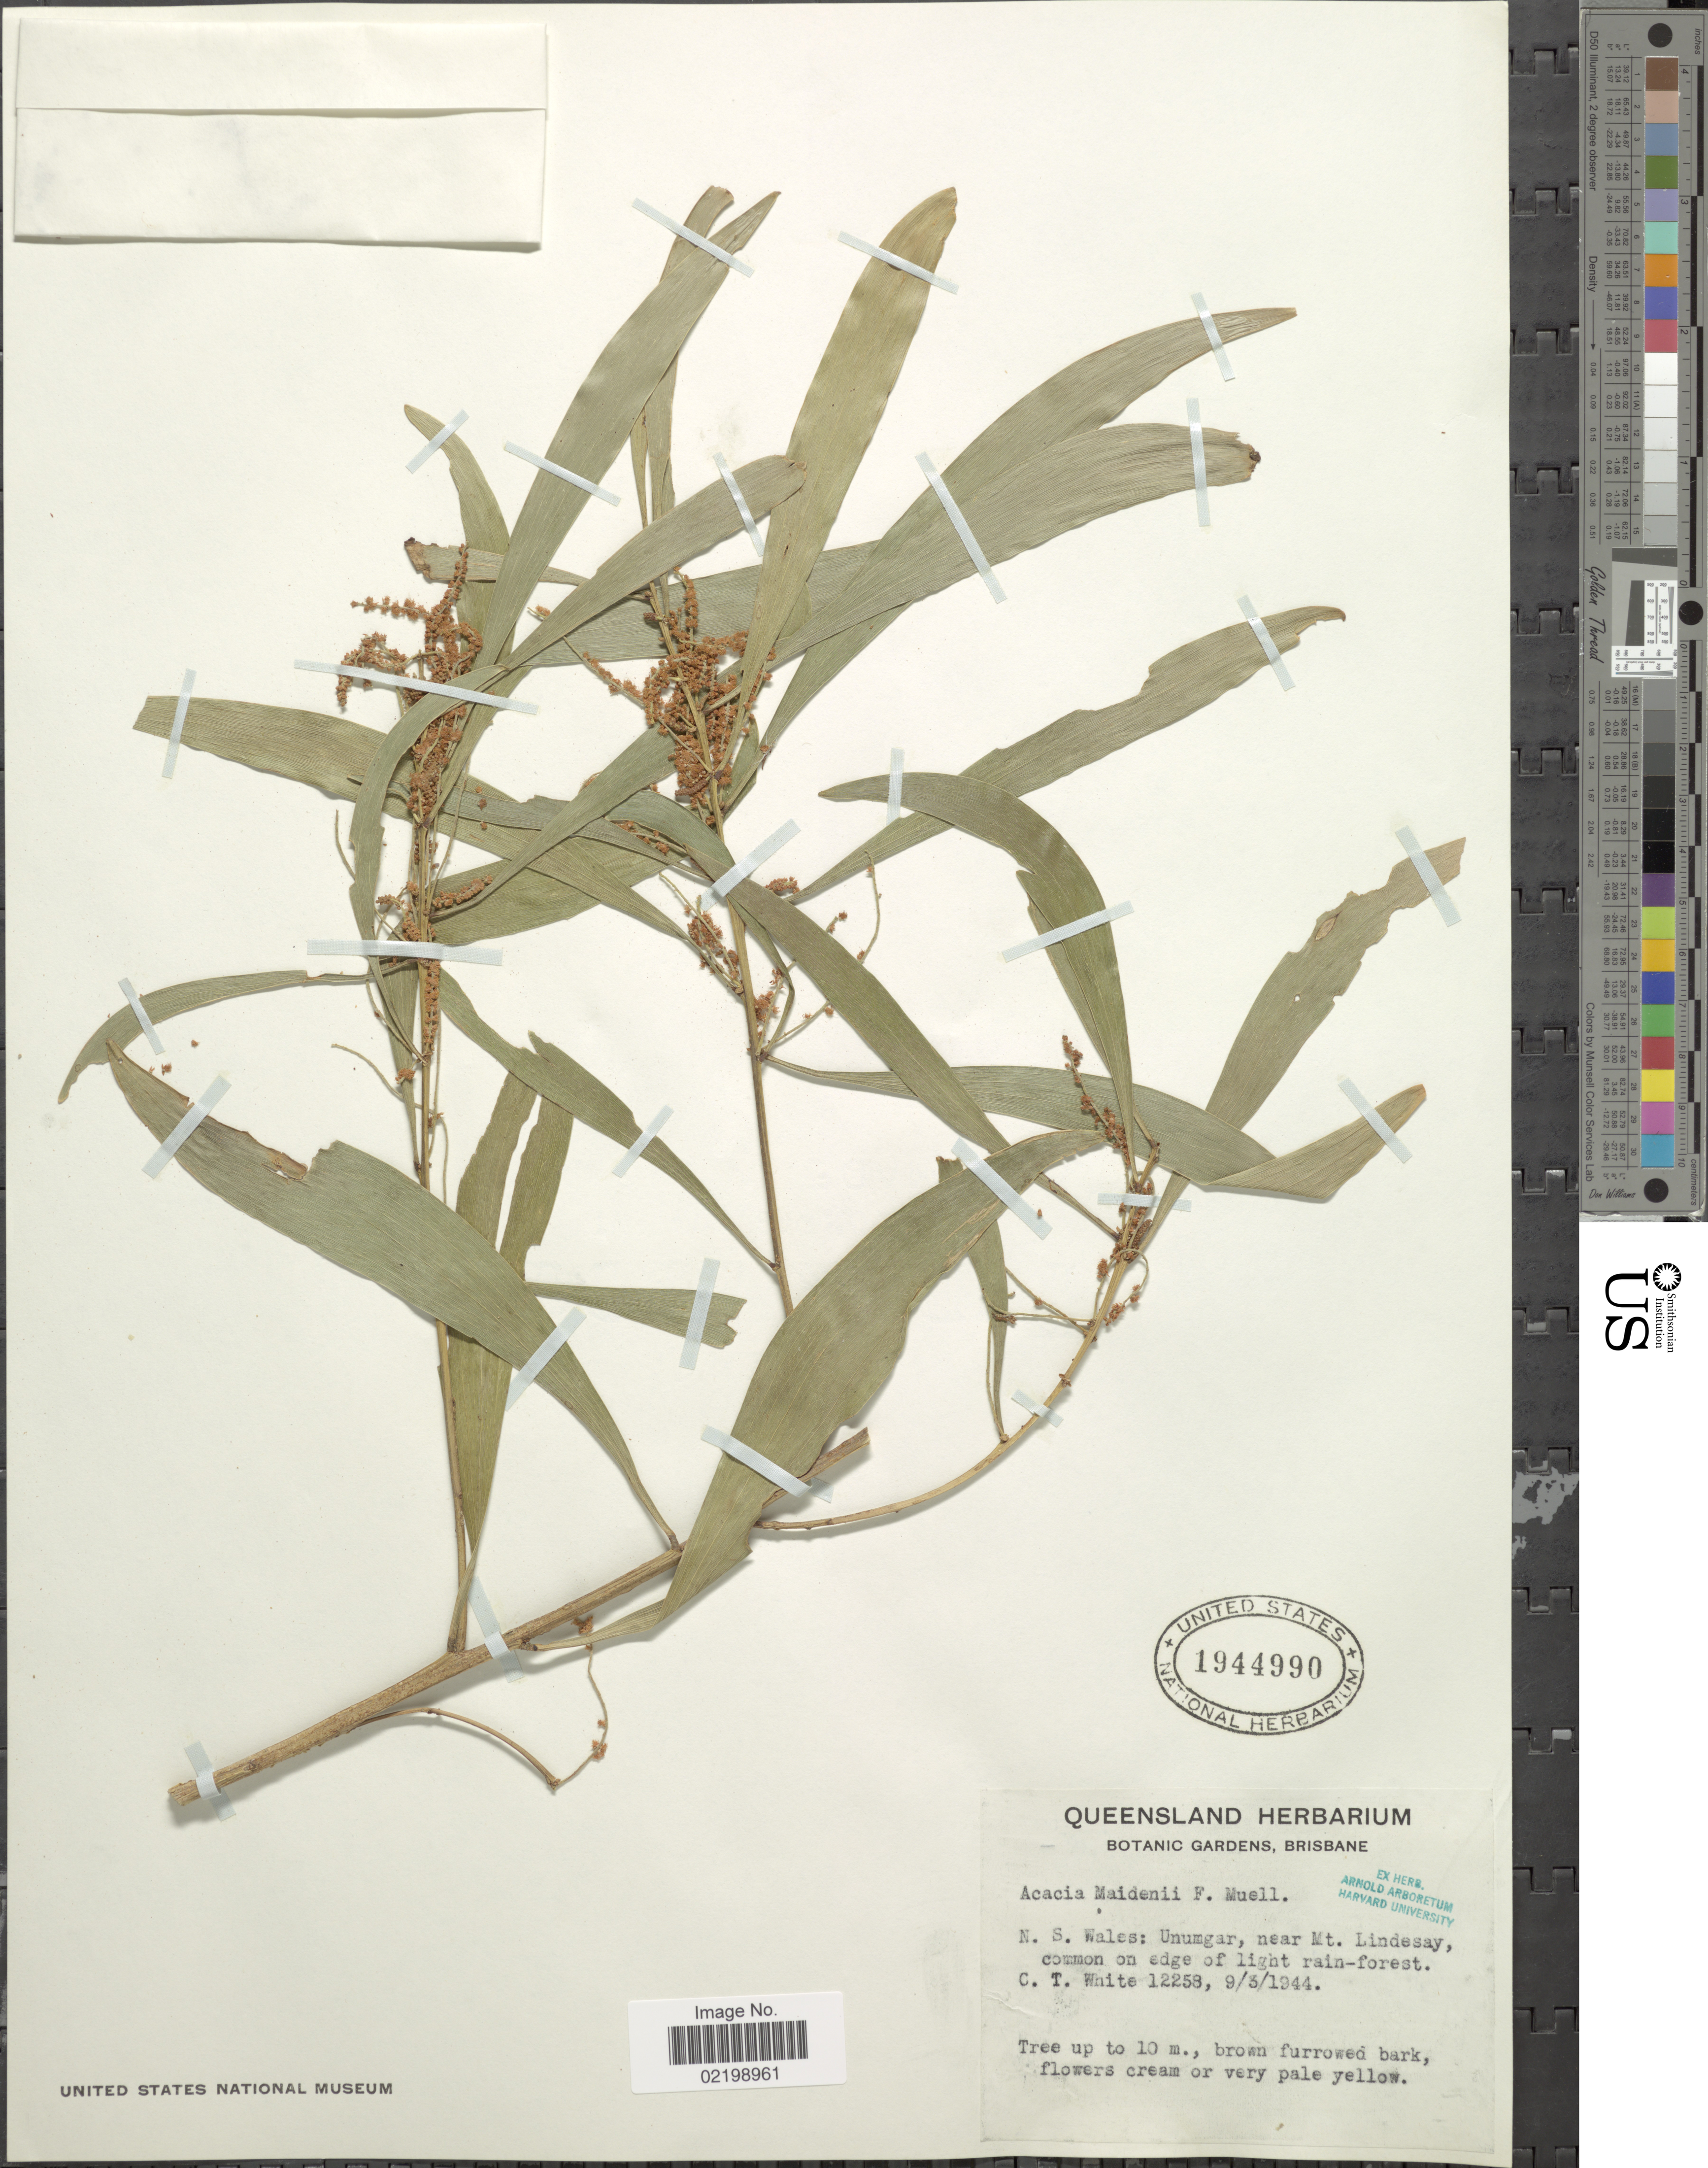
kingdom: Plantae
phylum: Tracheophyta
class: Magnoliopsida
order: Fabales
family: Fabaceae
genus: Acacia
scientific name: Acacia maidenii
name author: F. Muell.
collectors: C. T. White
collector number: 12258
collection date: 1944-03-09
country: Australia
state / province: New South Wales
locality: N.S. Wales: Unumgar, near Mt. Lindesay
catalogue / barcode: US 1944990